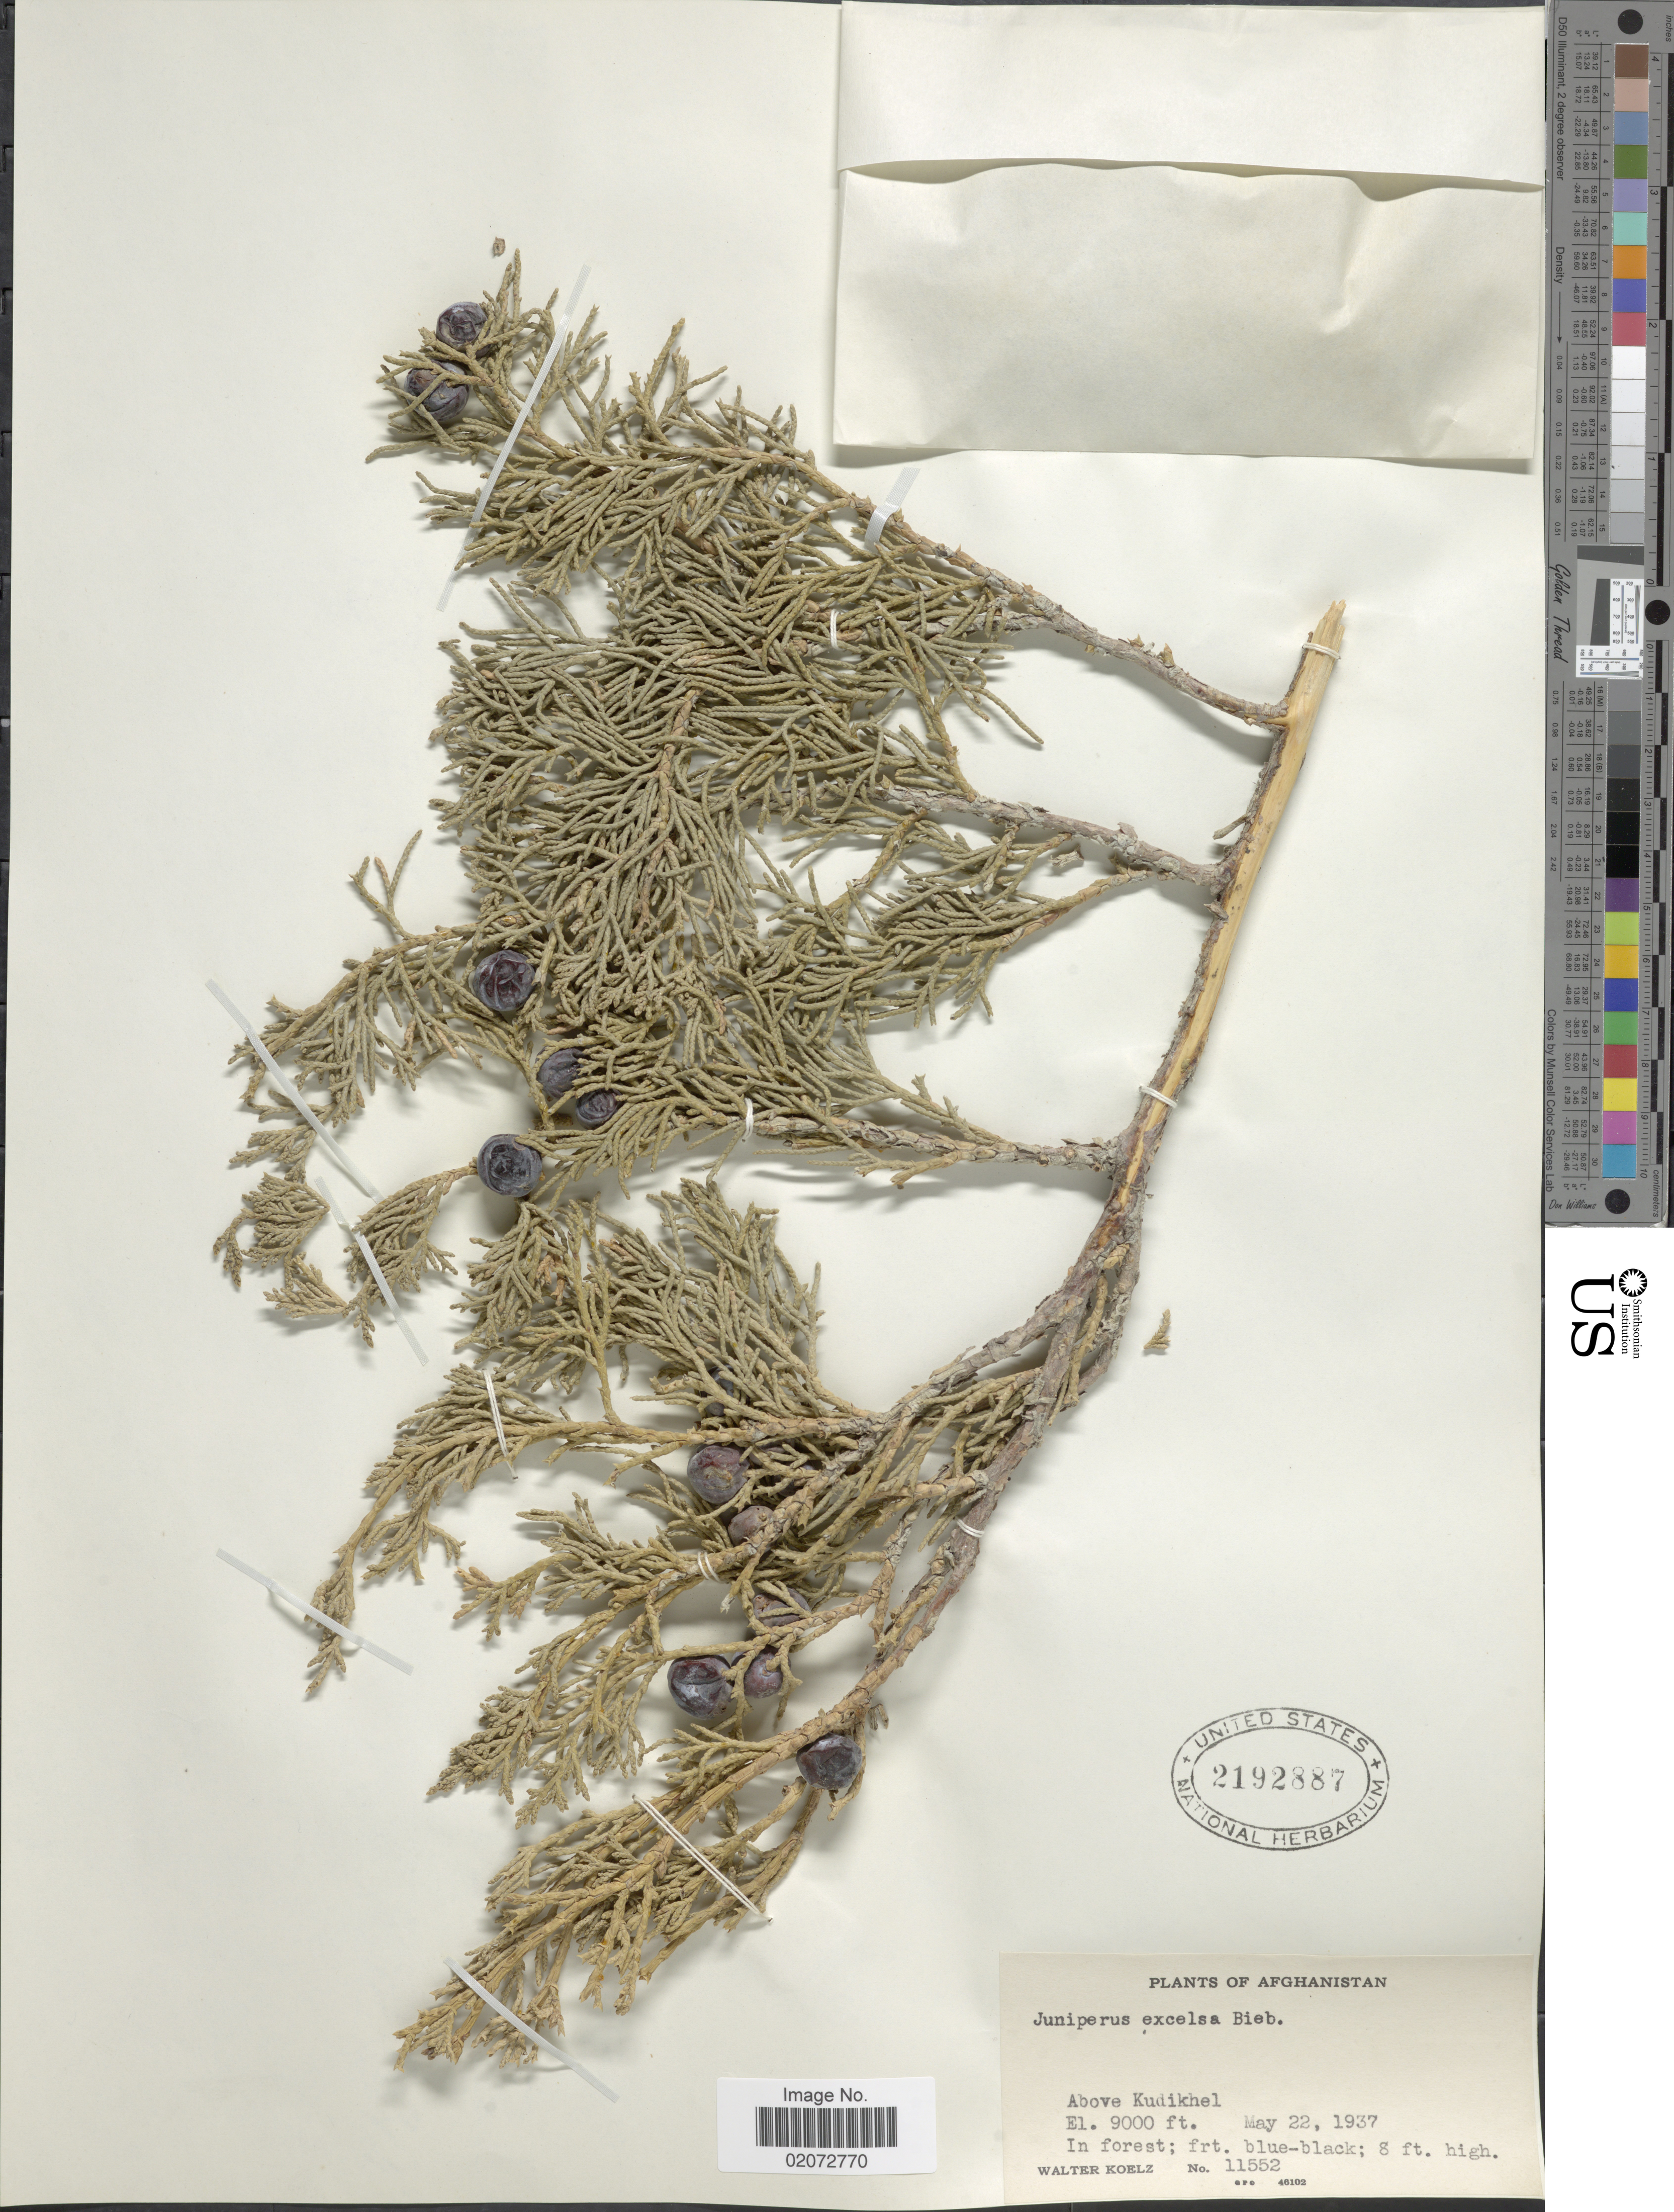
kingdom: Plantae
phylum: Tracheophyta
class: Pinopsida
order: Pinales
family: Cupressaceae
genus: Juniperus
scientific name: Juniperus excelsa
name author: M. Bieb.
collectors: W. N. Koelz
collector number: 11552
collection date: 1937-05-22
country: Afghanistan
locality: Above Kudikhel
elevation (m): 2743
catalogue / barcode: US 2192887